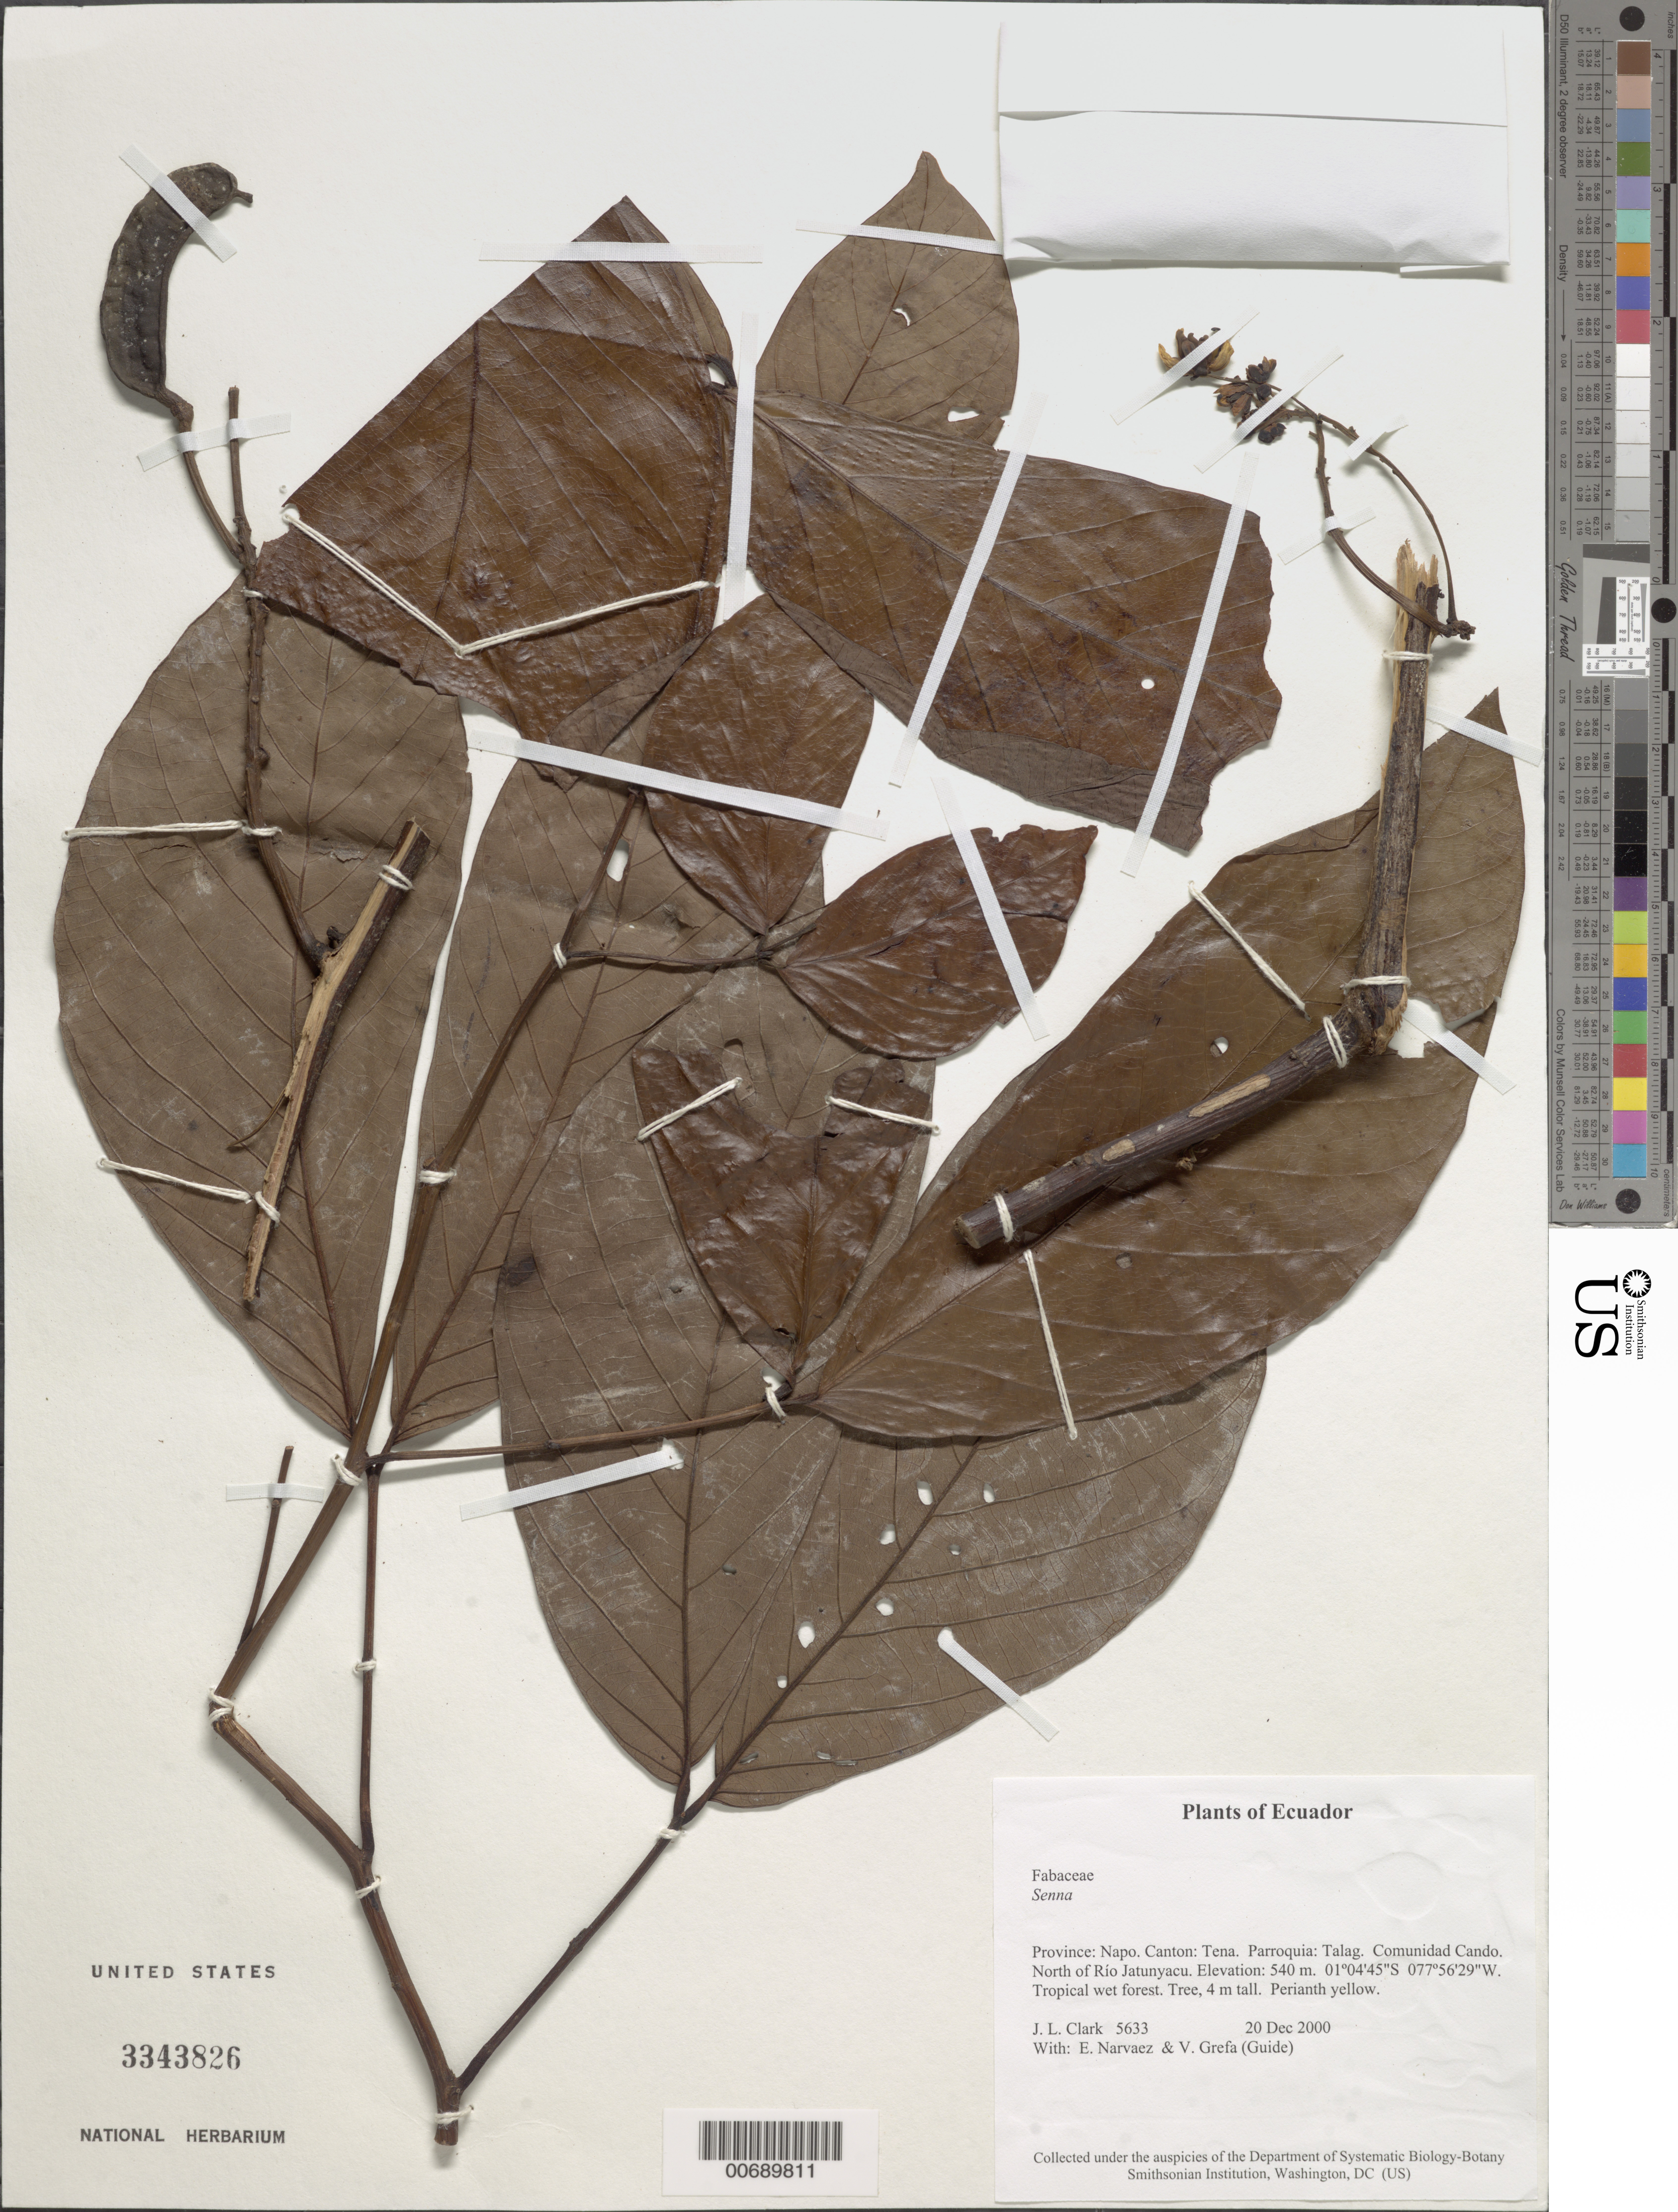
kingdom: Plantae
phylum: Tracheophyta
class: Magnoliopsida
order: Fabales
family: Fabaceae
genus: Senna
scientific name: Senna sp.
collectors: J. L. Clark, E. Narváez & V. Grefa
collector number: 5633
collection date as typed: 20 Dec 2000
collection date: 2000-12-20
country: Ecuador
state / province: Napo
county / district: Tena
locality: Parroquia: Talag. Comunidad Cando. North of Río Jatunyacu.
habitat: Tropical wet forest.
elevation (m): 540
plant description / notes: QCNE, US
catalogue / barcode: US 3343826